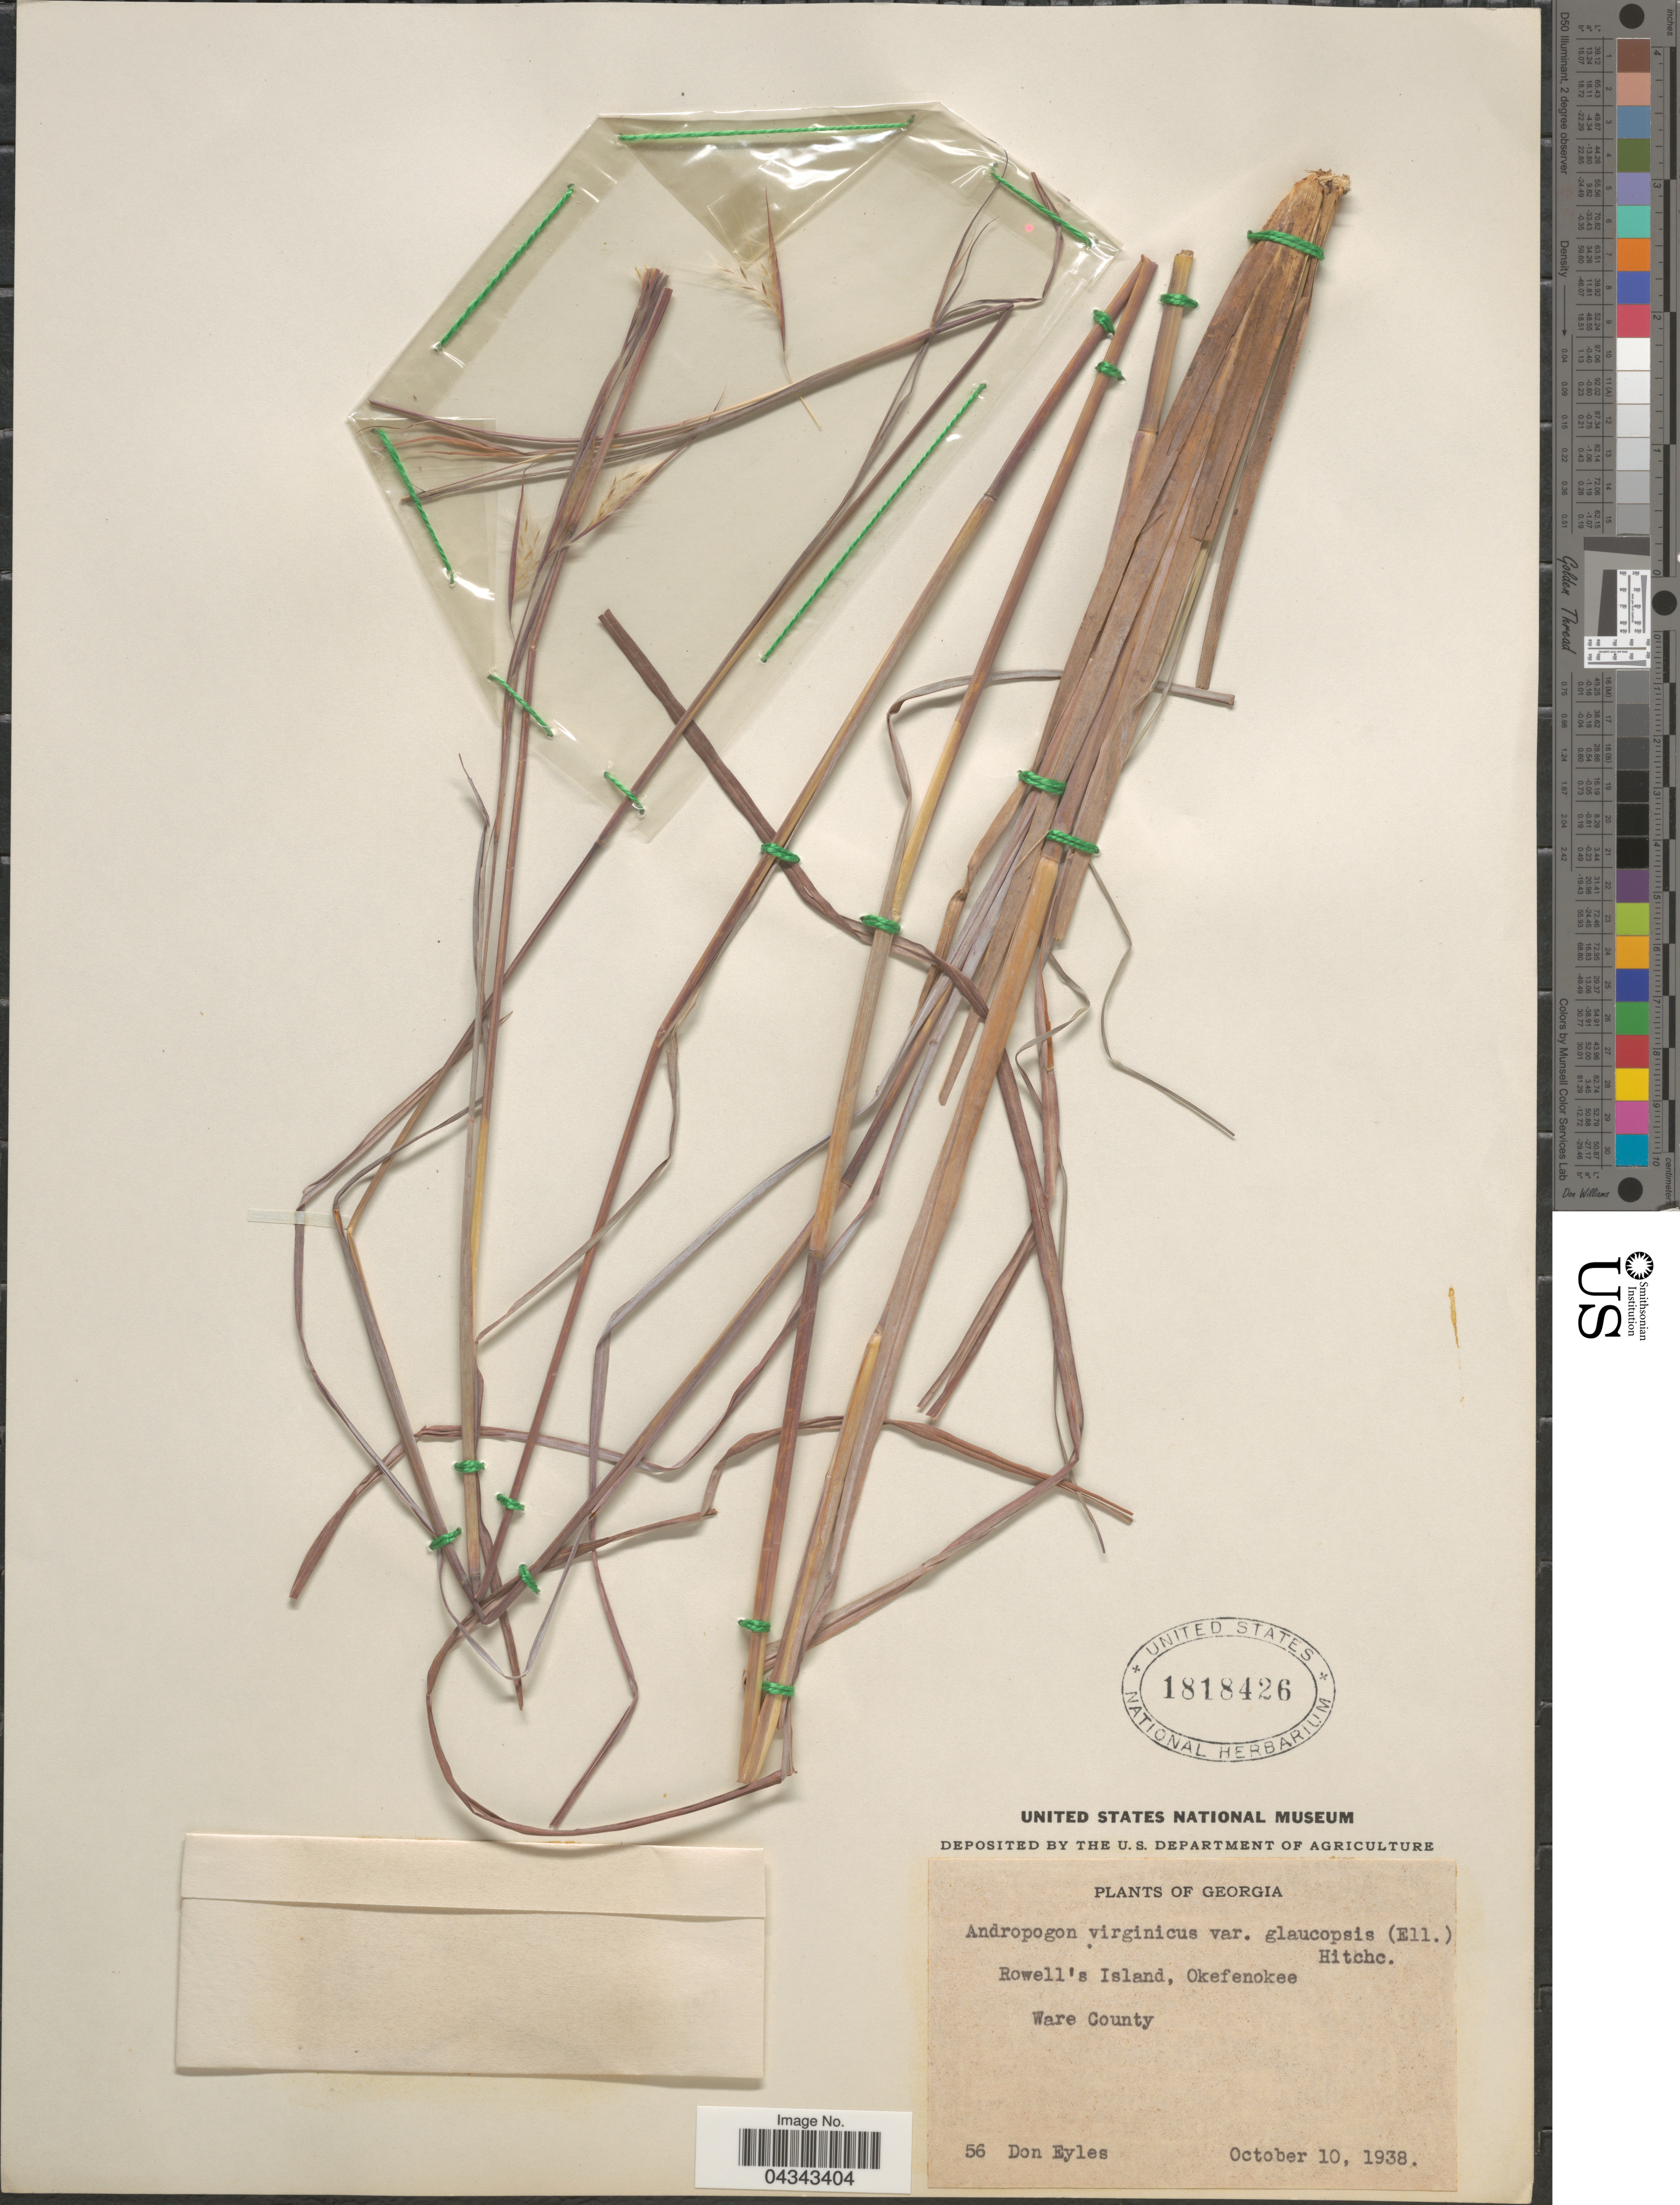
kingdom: Plantae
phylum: Tracheophyta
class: Liliopsida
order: Poales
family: Poaceae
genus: Andropogon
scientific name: Andropogon glomeratus var. glaucopsis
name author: C. Mohr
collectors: D. Eyles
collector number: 56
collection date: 1938-10-10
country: United States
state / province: Georgia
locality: Rowell's Island, Okefenokee. Ware County.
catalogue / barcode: US 1818426